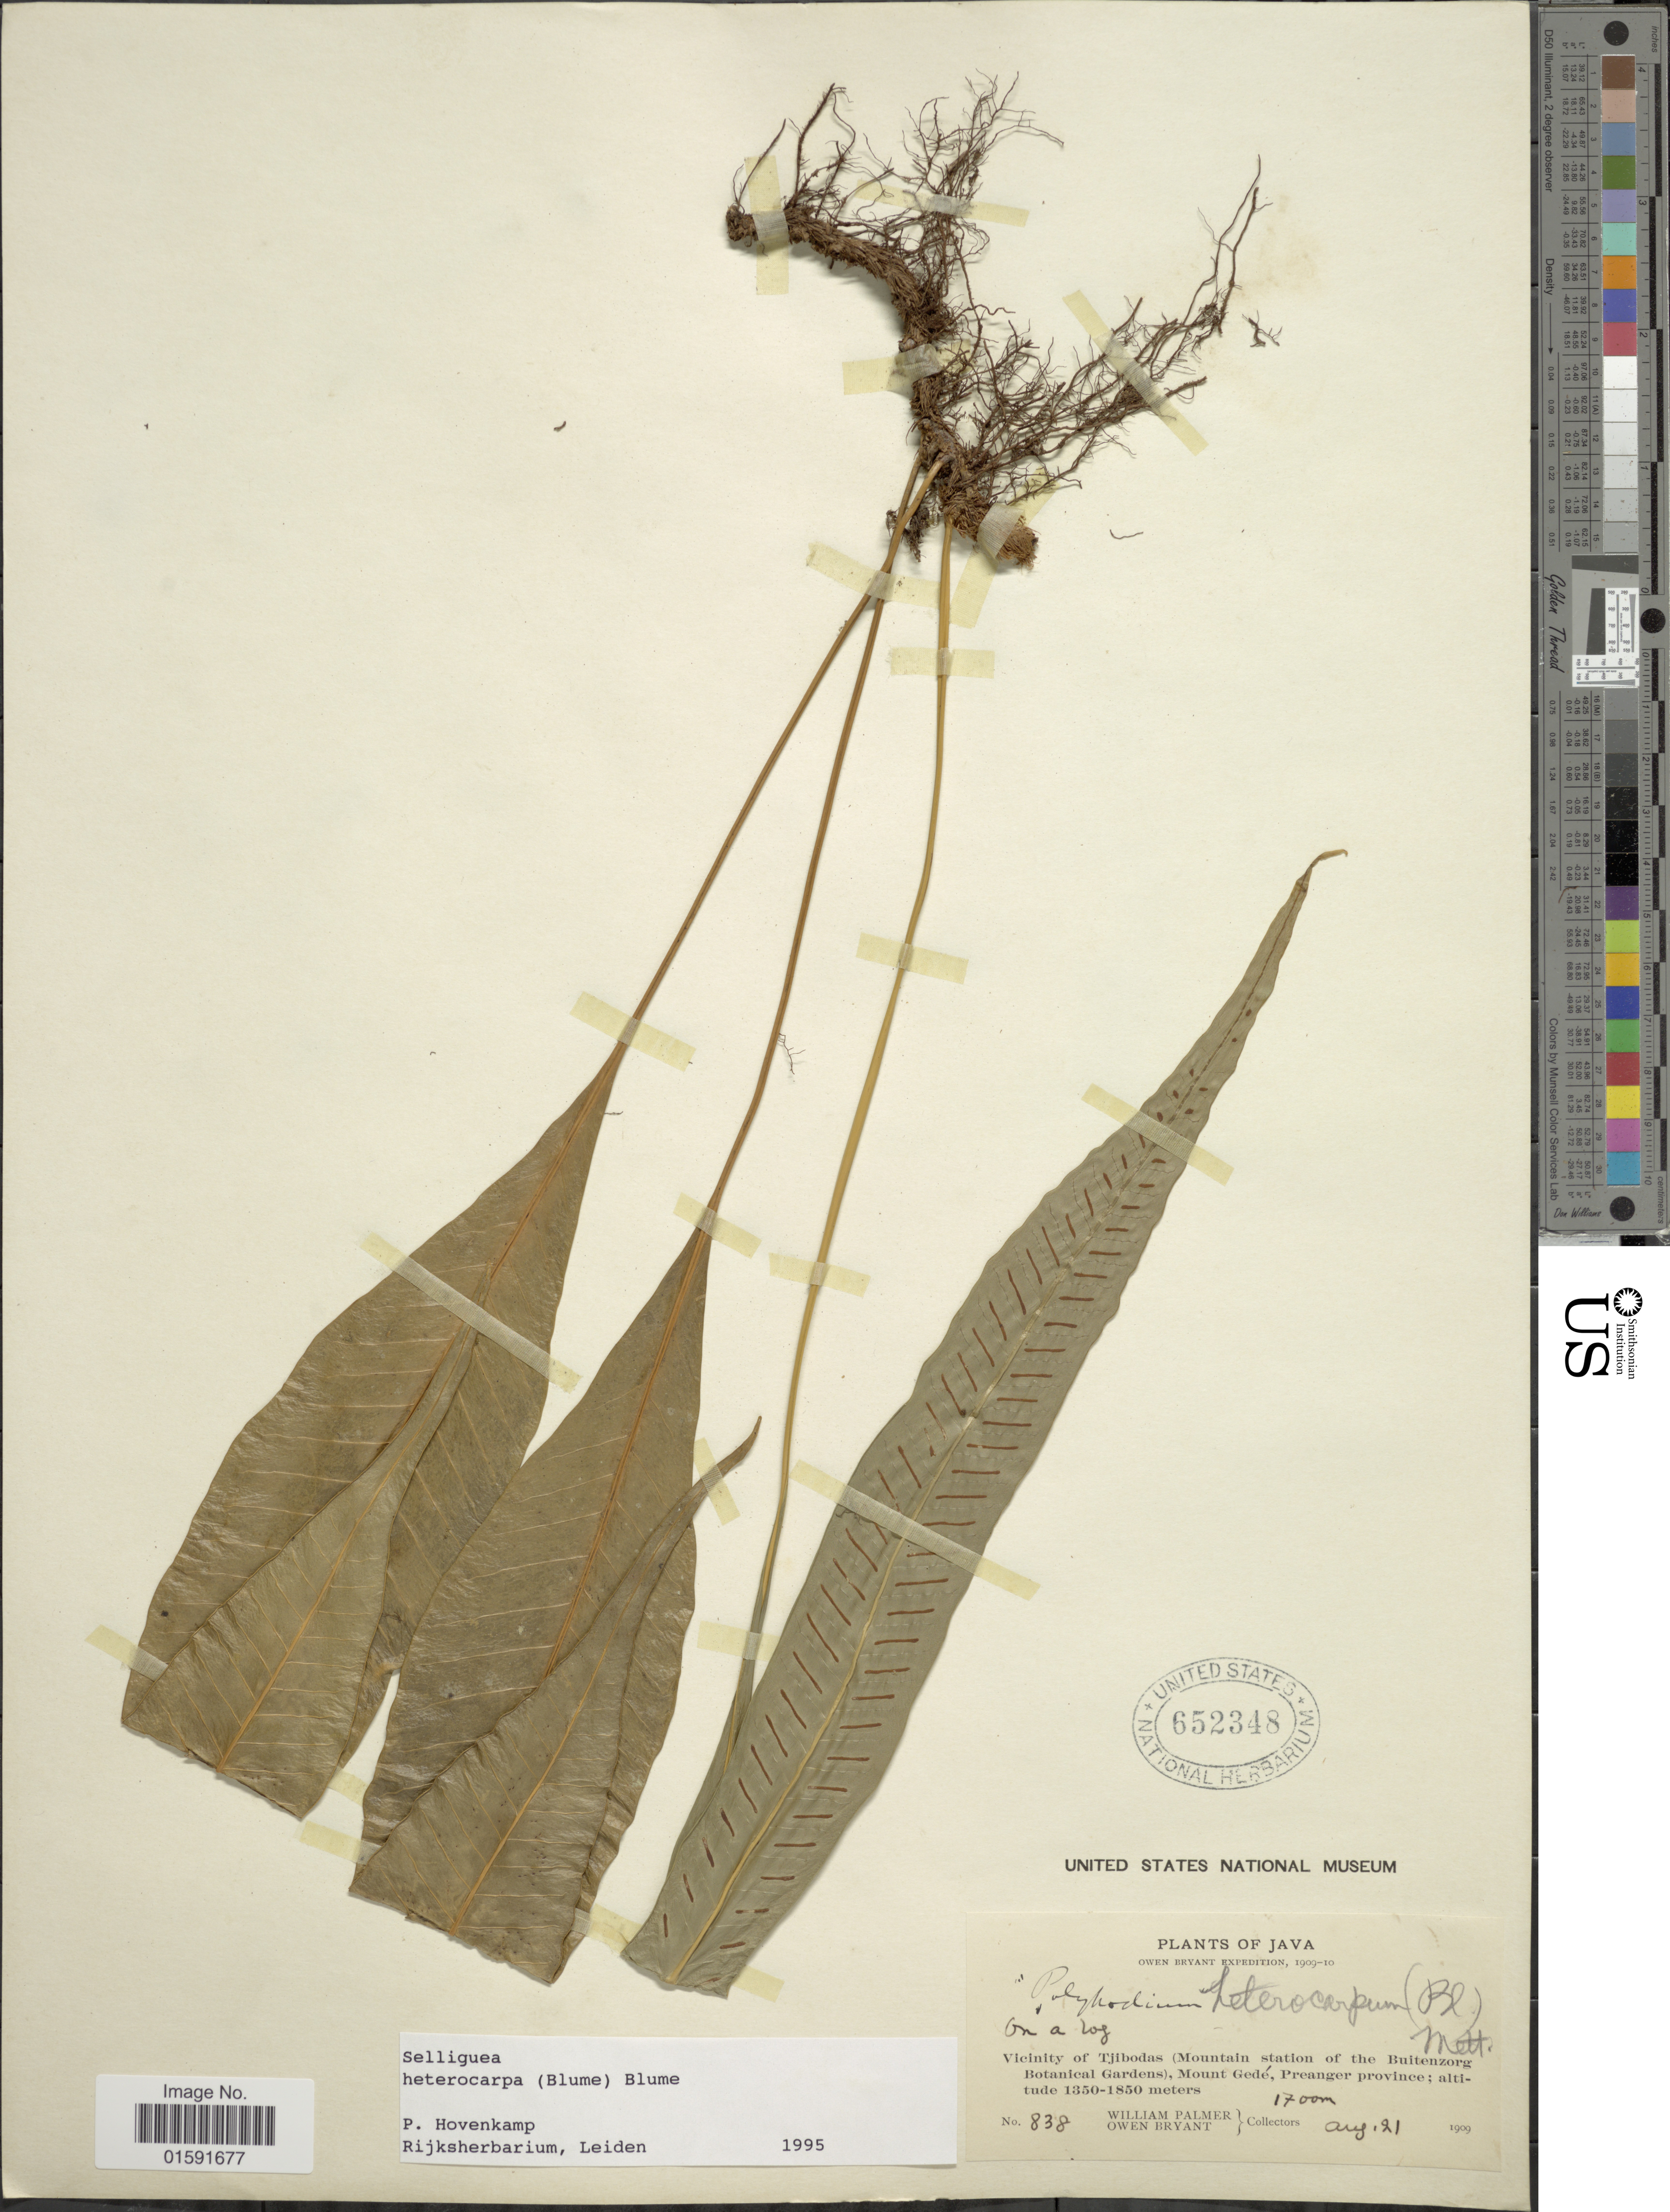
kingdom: Plantae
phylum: Tracheophyta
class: Polypodiopsida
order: Polypodiales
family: Polypodiaceae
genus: Selliguea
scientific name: Selliguea heterocarpa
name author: (Blume) Blume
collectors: W. Palmer & O. Bryant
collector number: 838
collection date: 1909-08-21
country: Indonesia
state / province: Java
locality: Vicinity of Tjibodas (Mountain Station of the Buitenzorg Botanical Gardens), Mount Gedé, Preanger Province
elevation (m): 1700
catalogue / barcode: US 652348